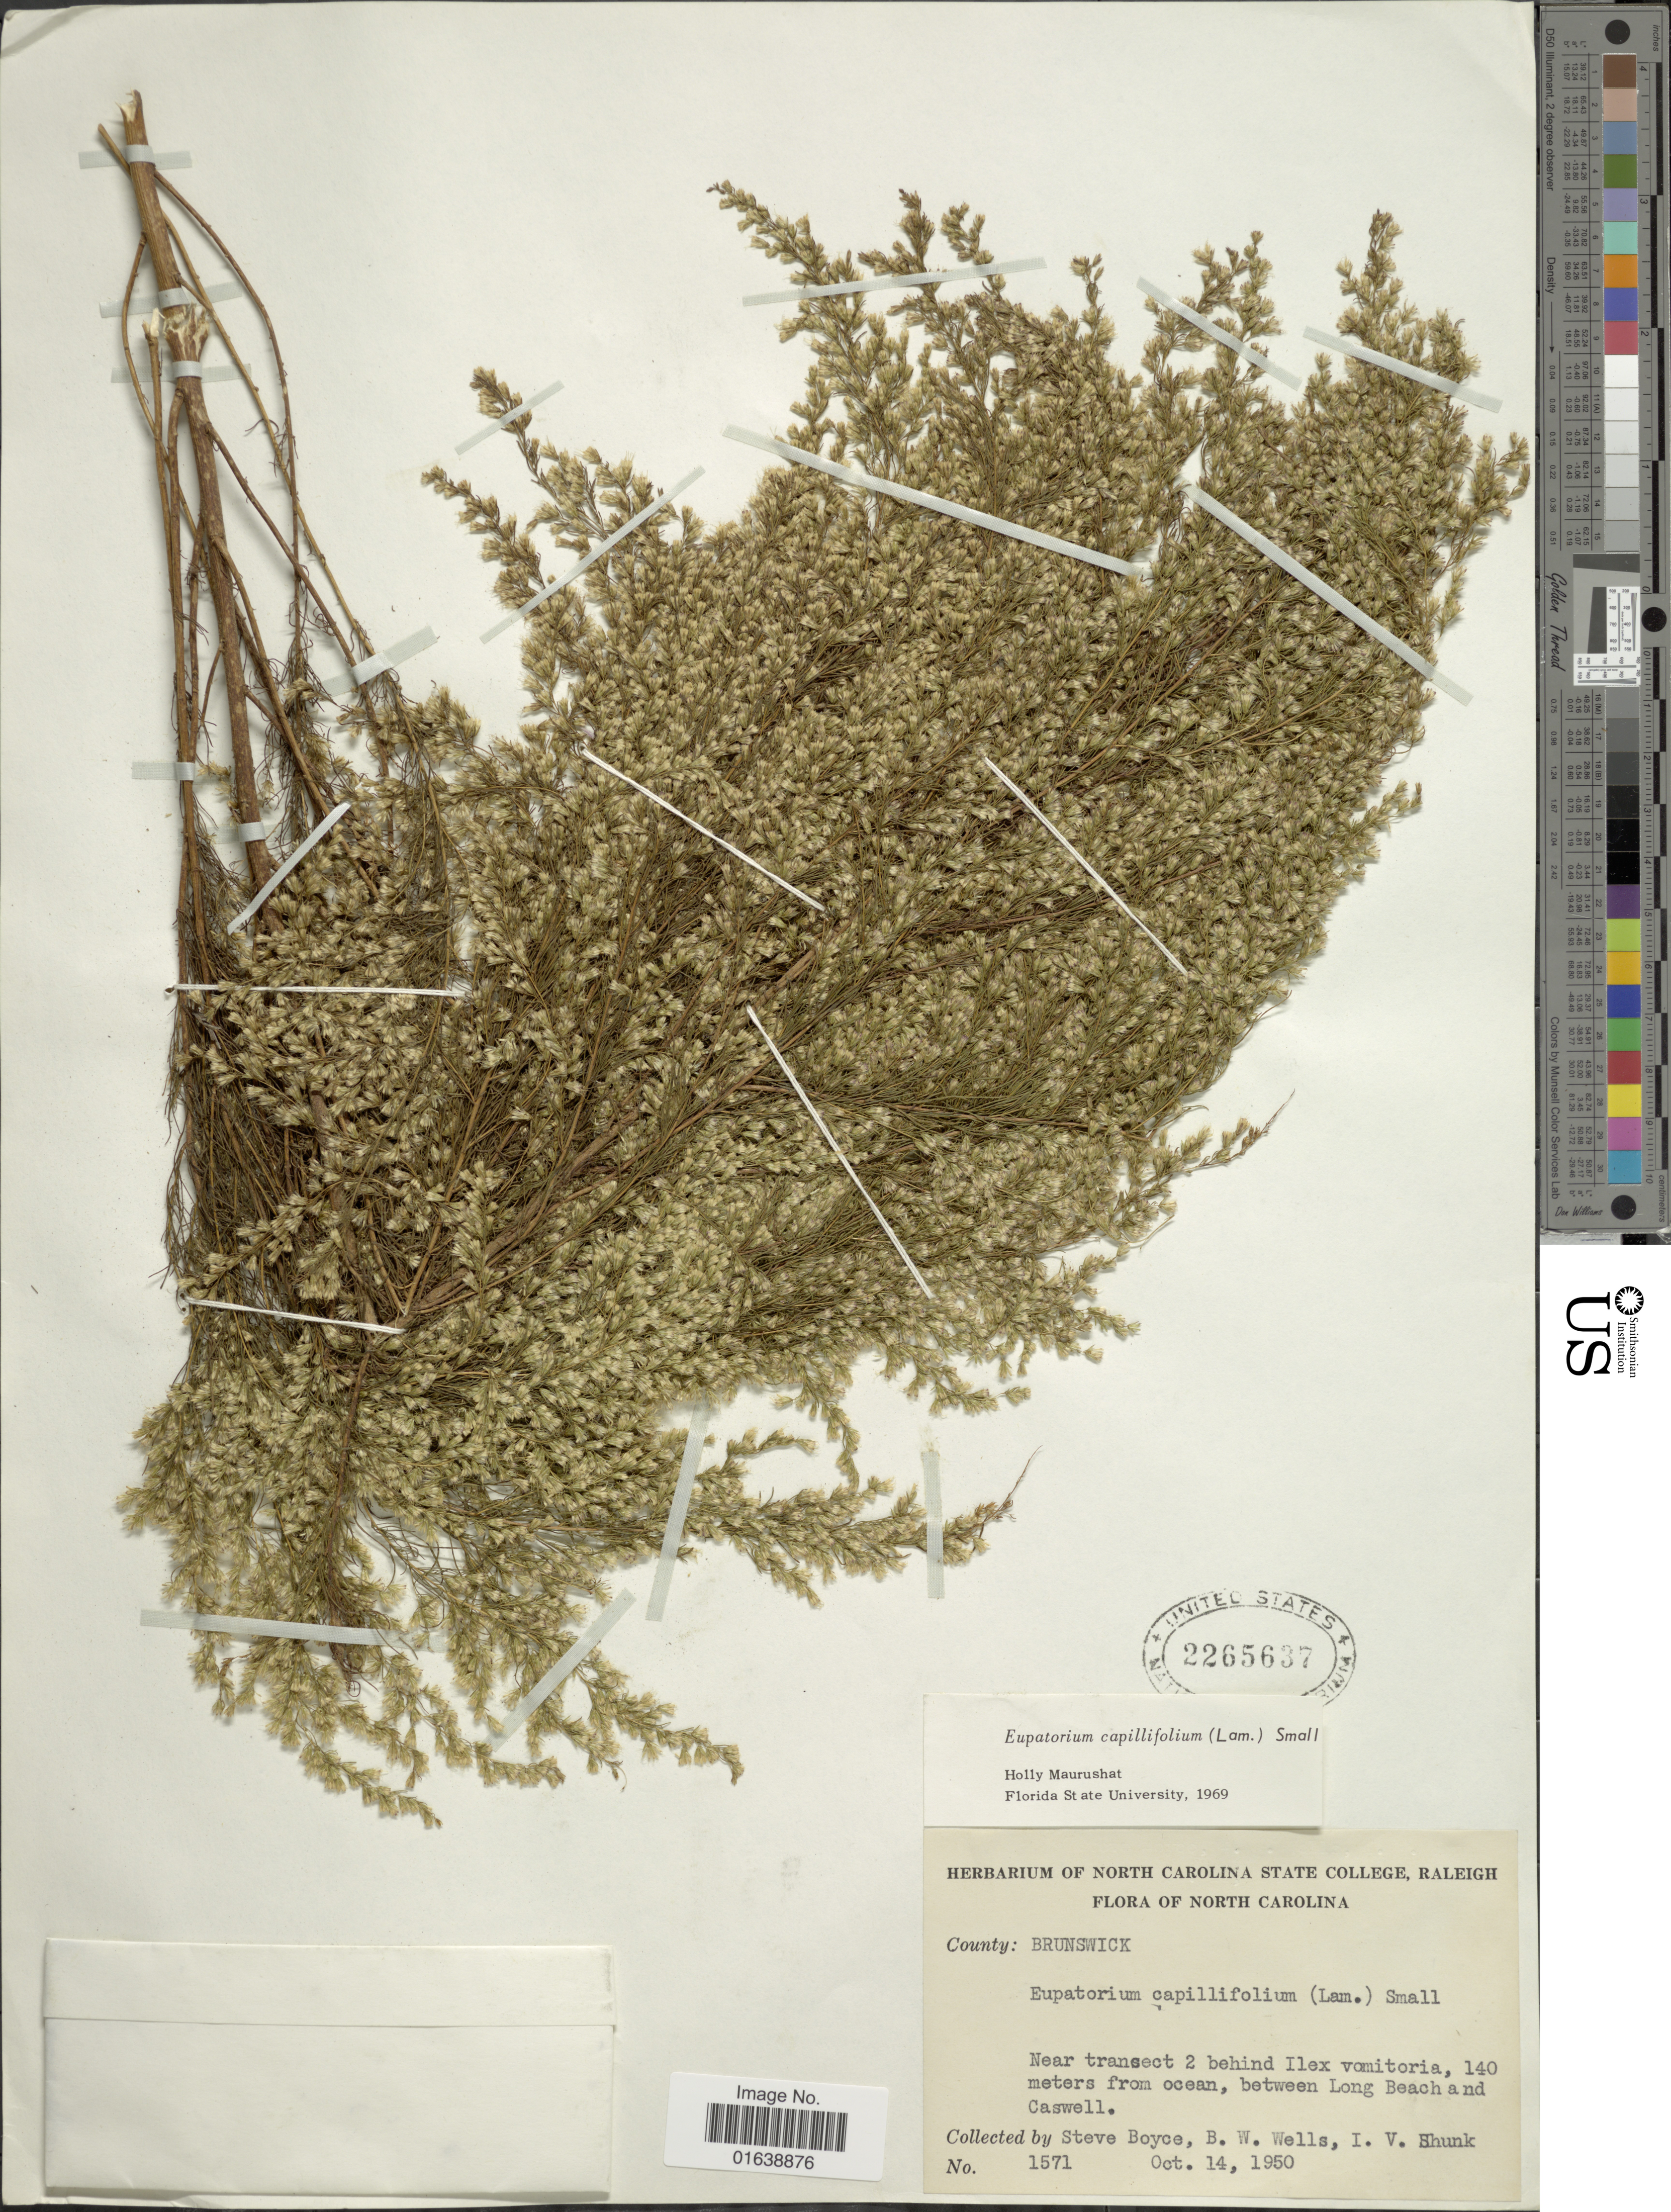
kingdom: Plantae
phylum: Tracheophyta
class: Magnoliopsida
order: Asterales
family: Asteraceae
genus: Eupatorium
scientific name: Eupatorium capillifolium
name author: (Lam.) Small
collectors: S. Boyce, B. Wells & I. Shunk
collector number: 1571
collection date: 1950-10-14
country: United States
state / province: North Carolina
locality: North Carolina. County: Burnswick. Near transect 2 behin Ilex vomitoria, 140 meters from ocean, between Long Beach and Caswell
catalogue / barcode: US 2265637